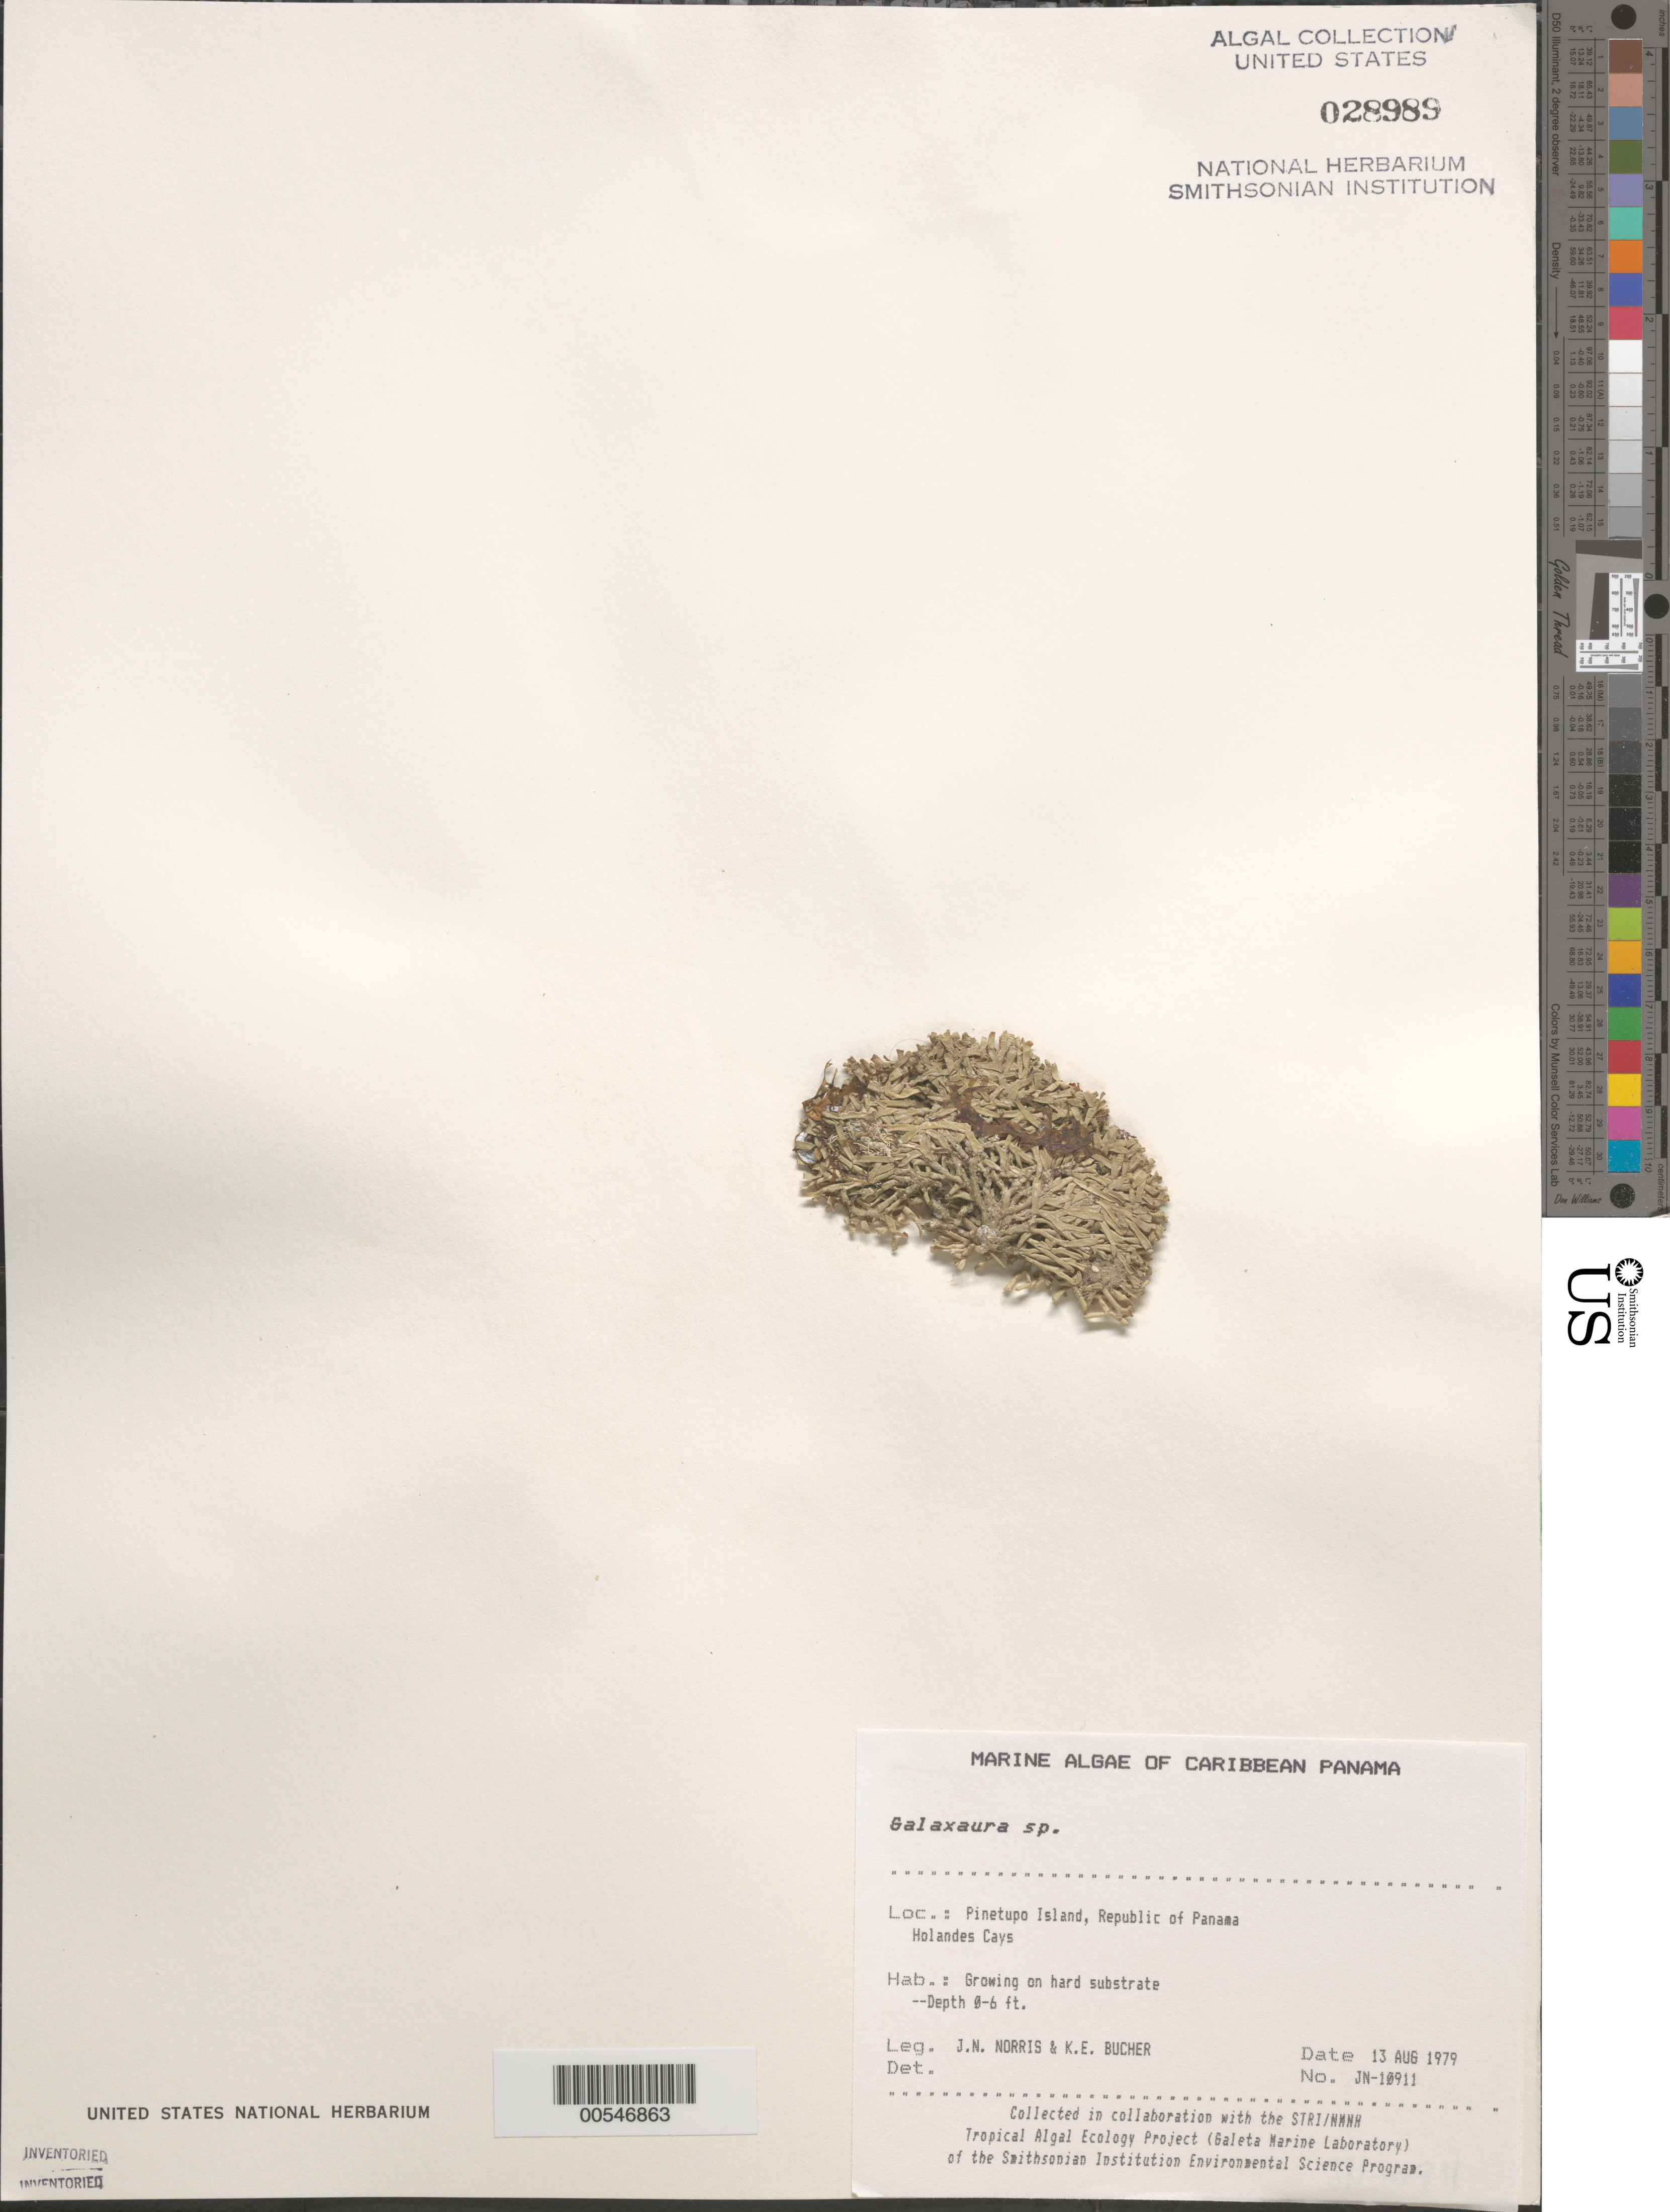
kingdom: Plantae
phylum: Rhodophyta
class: Florideophyceae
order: Nemaliales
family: Galaxauraceae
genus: Galaxaura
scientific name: Galaxaura sp.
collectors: J. N. Norris & K. E. Bucher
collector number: JN-10911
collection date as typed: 13 Aug 1979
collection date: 1979-08-13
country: Panama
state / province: Kuna Yala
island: Pinetupo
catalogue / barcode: US 28989